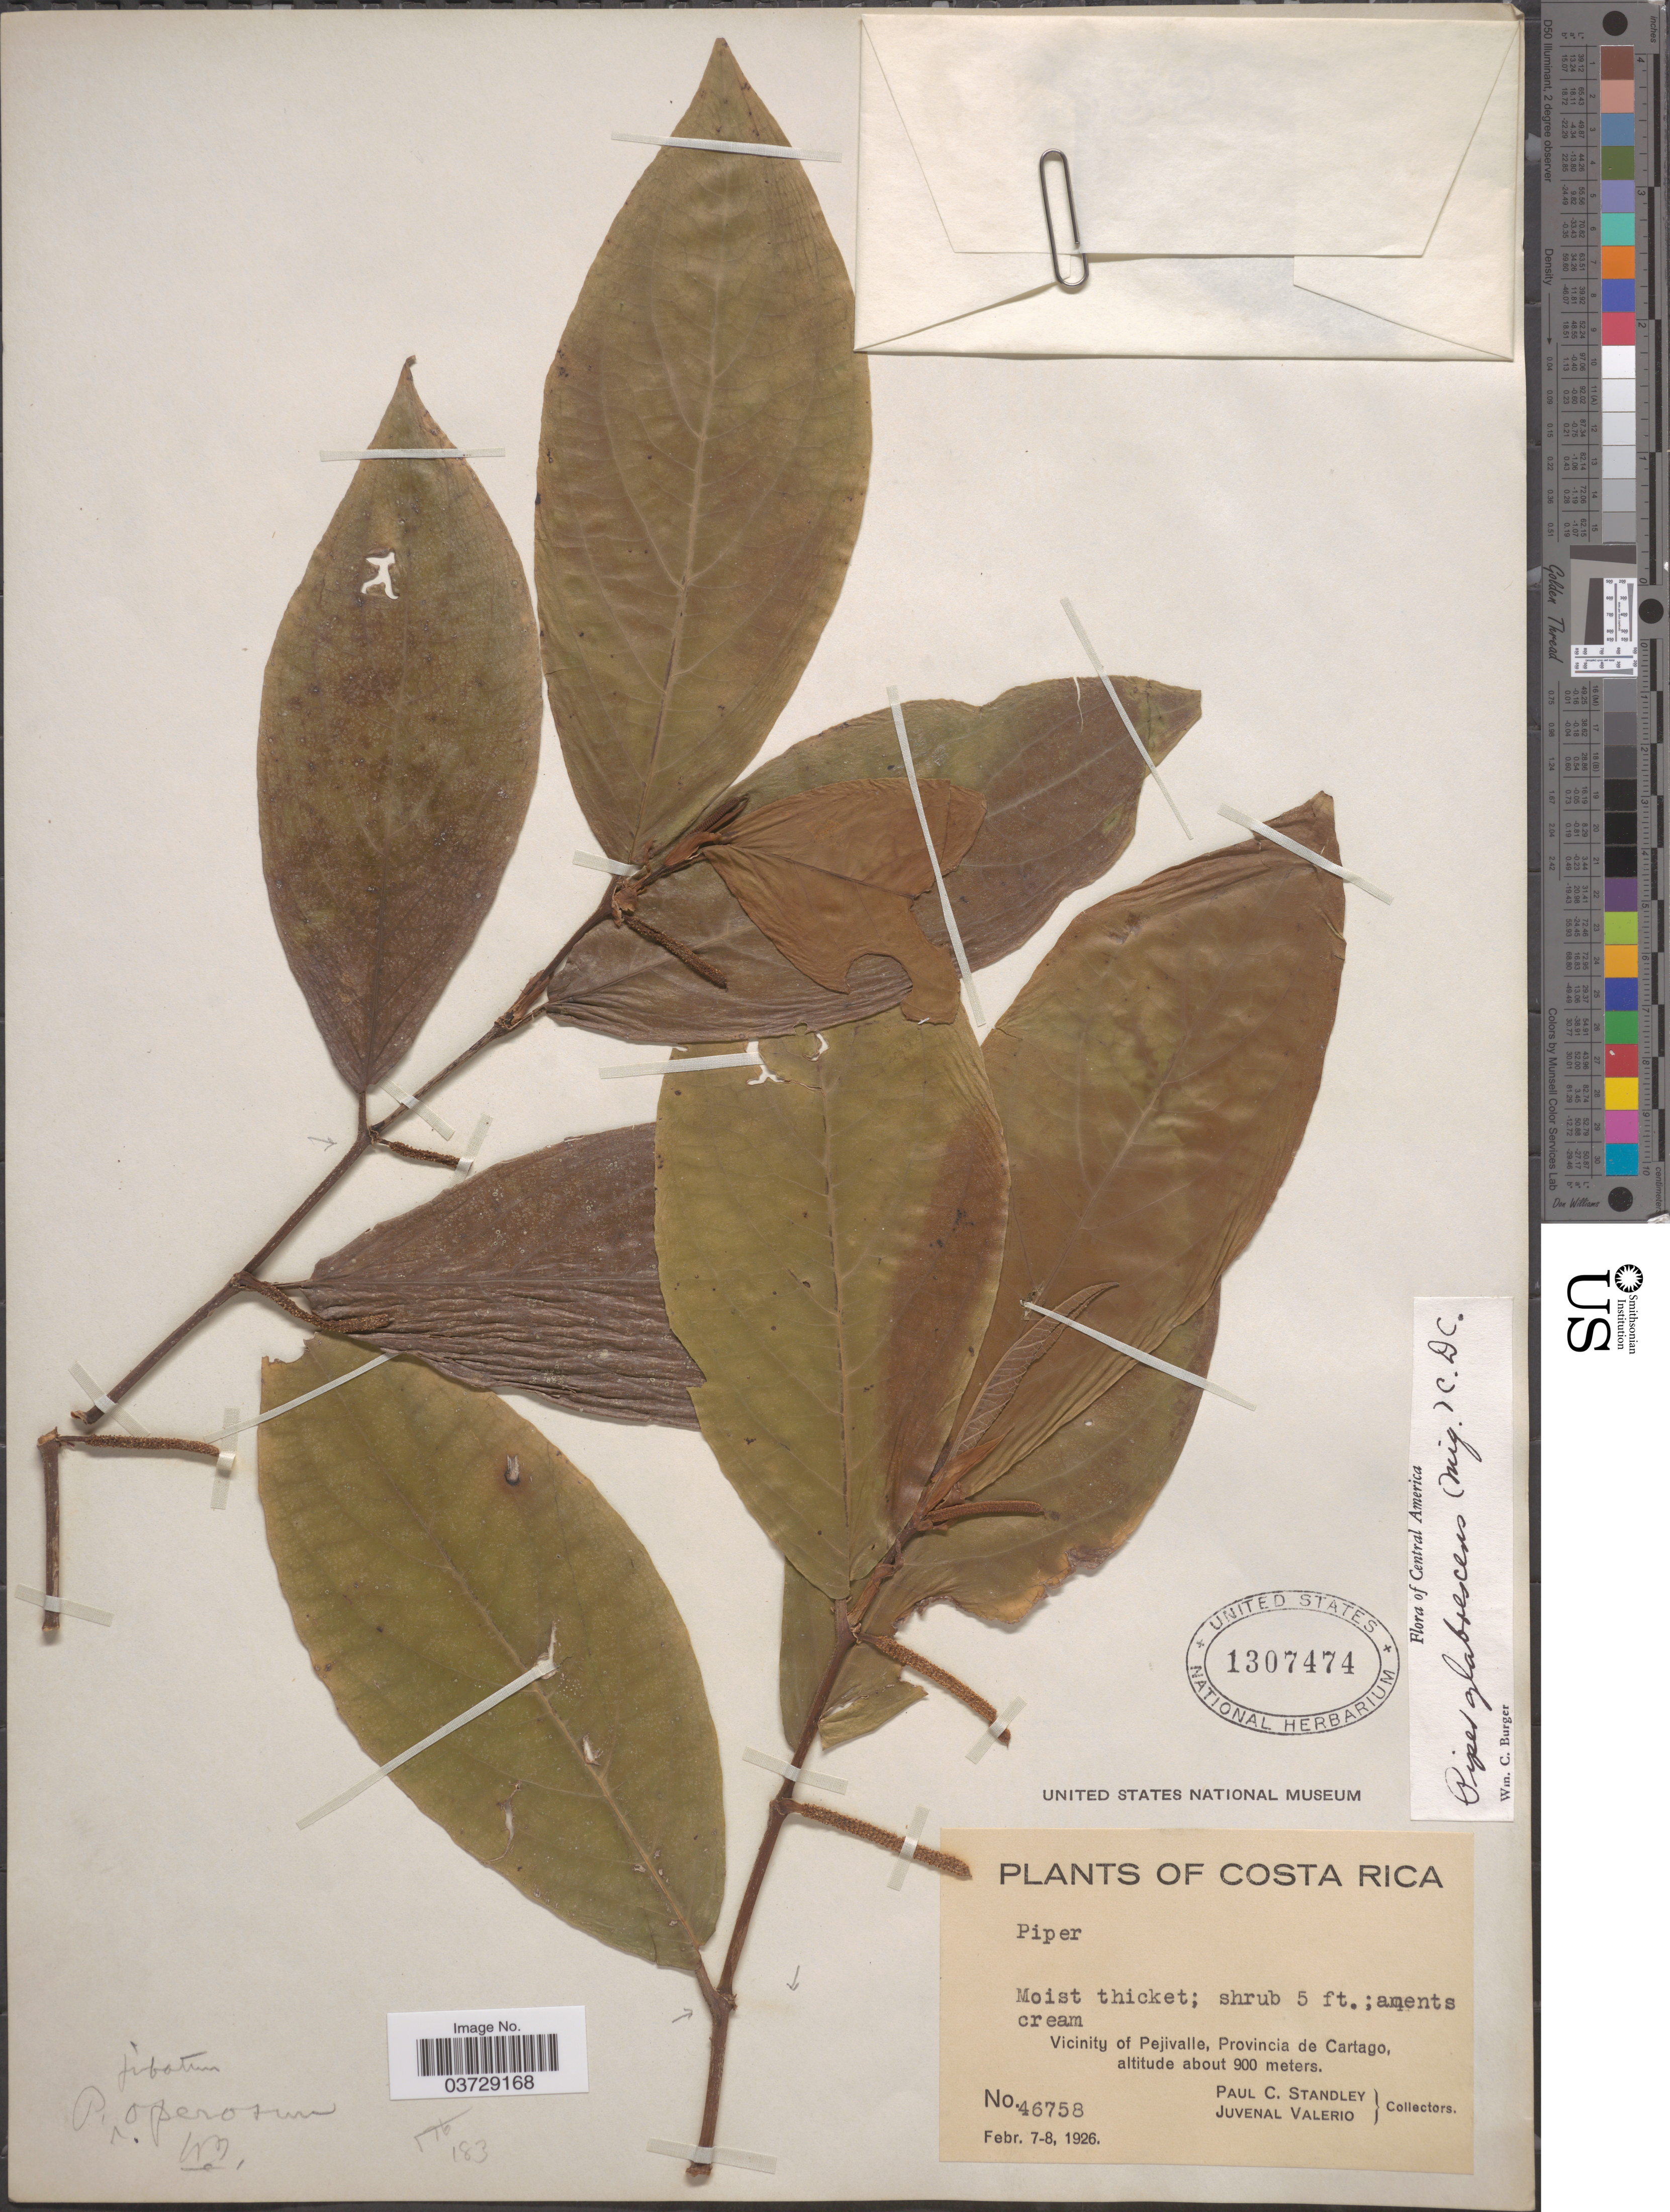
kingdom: Plantae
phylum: Tracheophyta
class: Magnoliopsida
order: Piperales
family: Piperaceae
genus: Piper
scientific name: Piper glabrescens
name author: (Miq.) C. DC.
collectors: P. C. Standley & J. Valerio R.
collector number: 46758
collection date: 1926-02-07/1926-02-08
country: Costa Rica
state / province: Cartago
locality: Vicinity of Pejivalle.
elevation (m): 900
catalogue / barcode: US 1307474